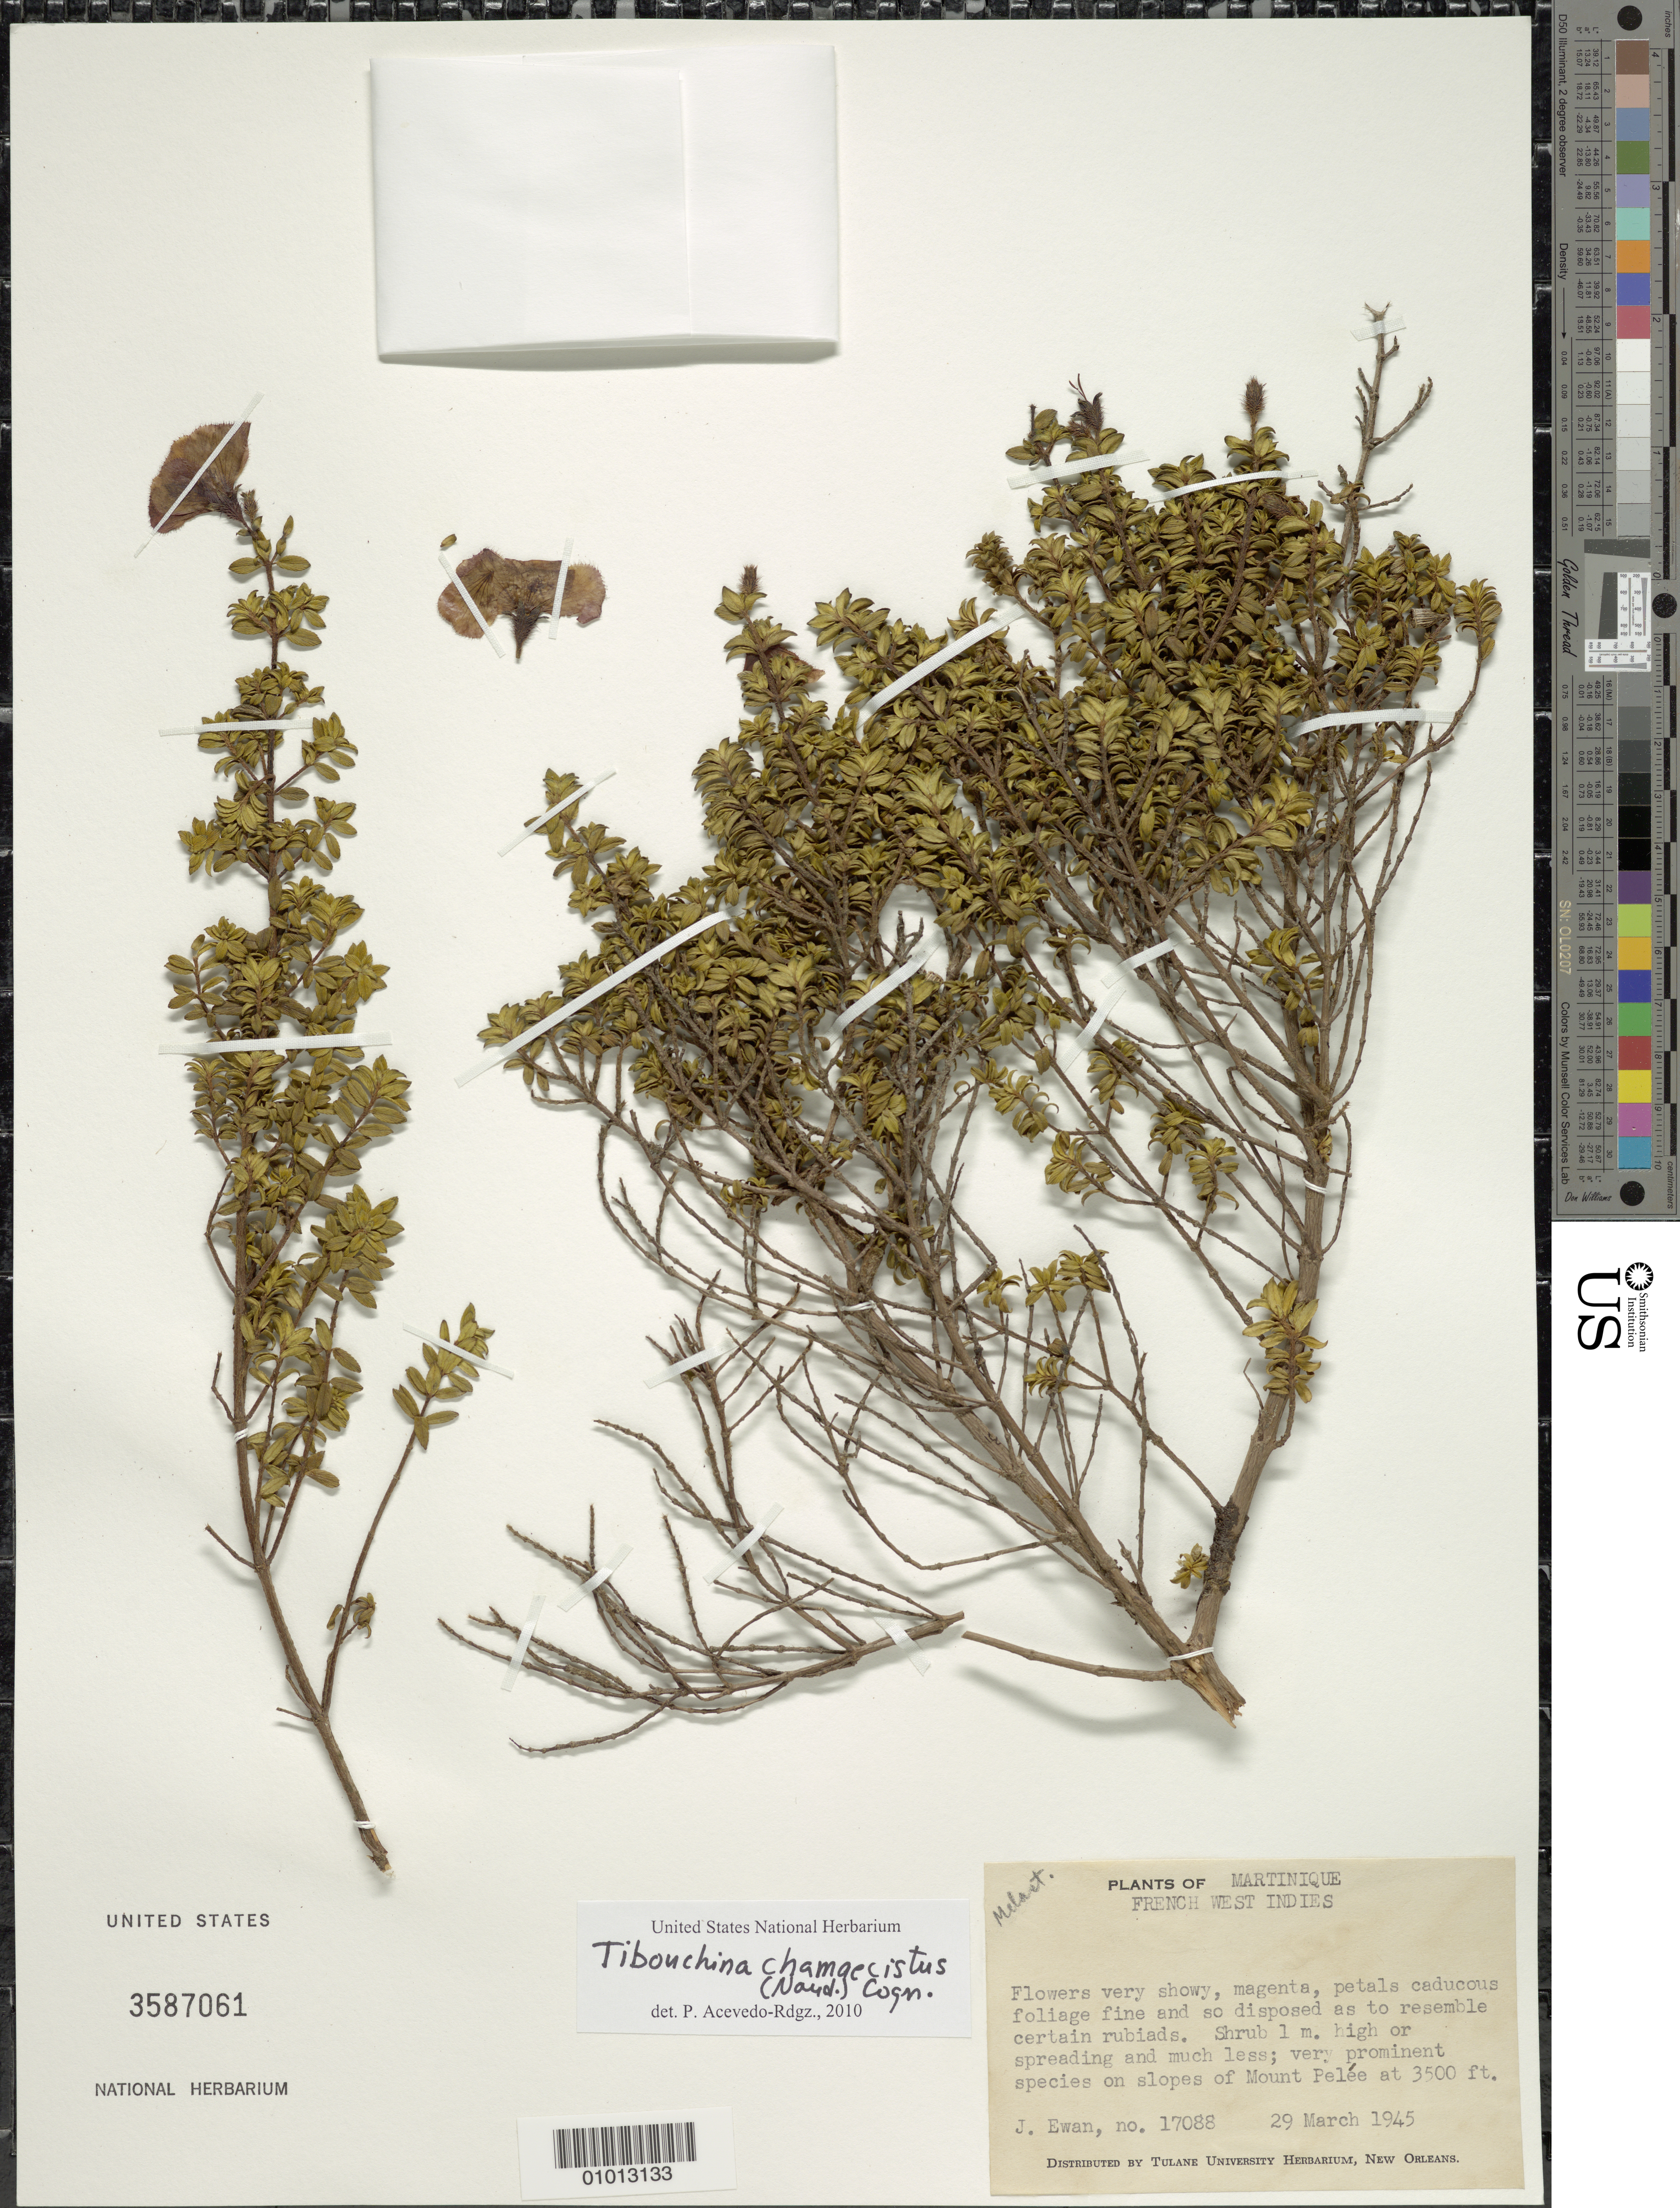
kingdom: Plantae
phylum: Tracheophyta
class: Magnoliopsida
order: Myrtales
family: Melastomataceae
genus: Chaetogastra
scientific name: Chaetogastra chamaecistus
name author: Griseb.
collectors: J. A. Ewan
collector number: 17088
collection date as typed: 29 Mar 1945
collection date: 1945-03-29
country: Martinique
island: Martinique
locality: Mount Pelée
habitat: On slopes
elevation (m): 1067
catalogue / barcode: US 3587061